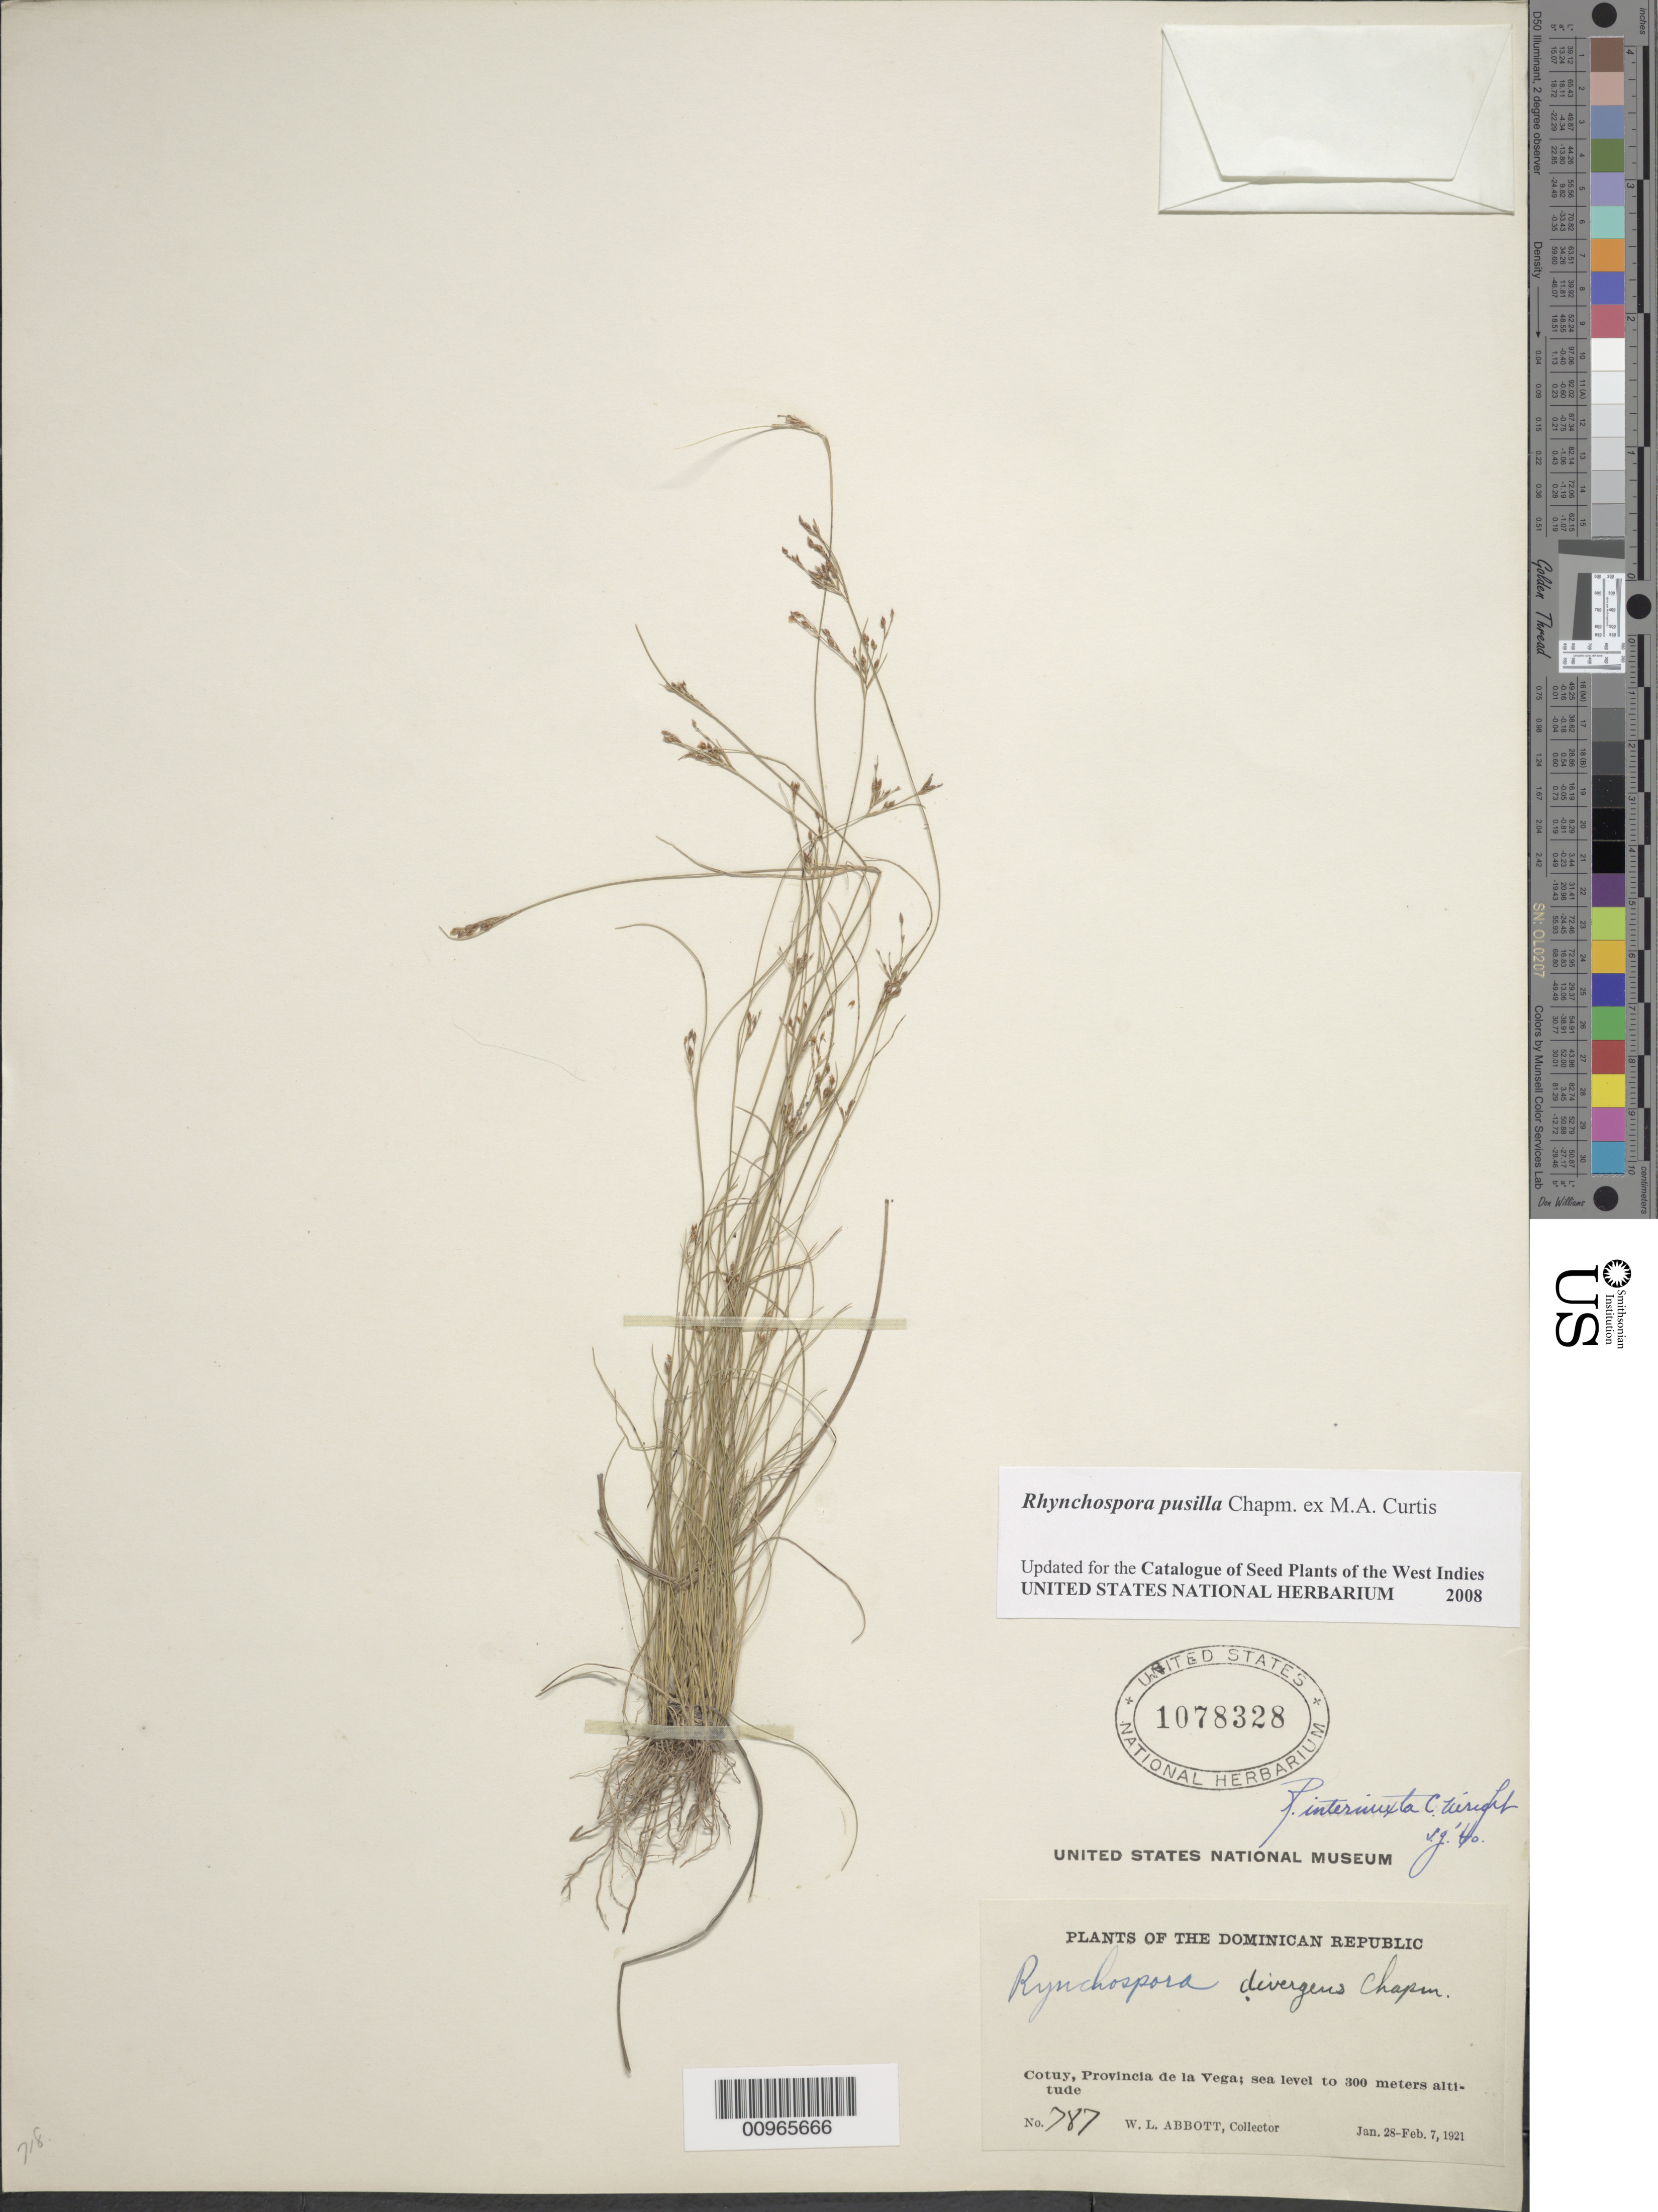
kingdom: Plantae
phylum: Tracheophyta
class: Liliopsida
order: Poales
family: Cyperaceae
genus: Rhynchospora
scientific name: Rhynchospora intermixta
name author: C. Wright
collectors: W. L. Abbott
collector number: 787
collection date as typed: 28 Jan 1921 to 07 Feb 1921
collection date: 1921-01-28/1921-02-07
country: Dominican Republic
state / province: La Vega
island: Hispaniola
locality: Cotuy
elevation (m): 0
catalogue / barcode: US 1078328